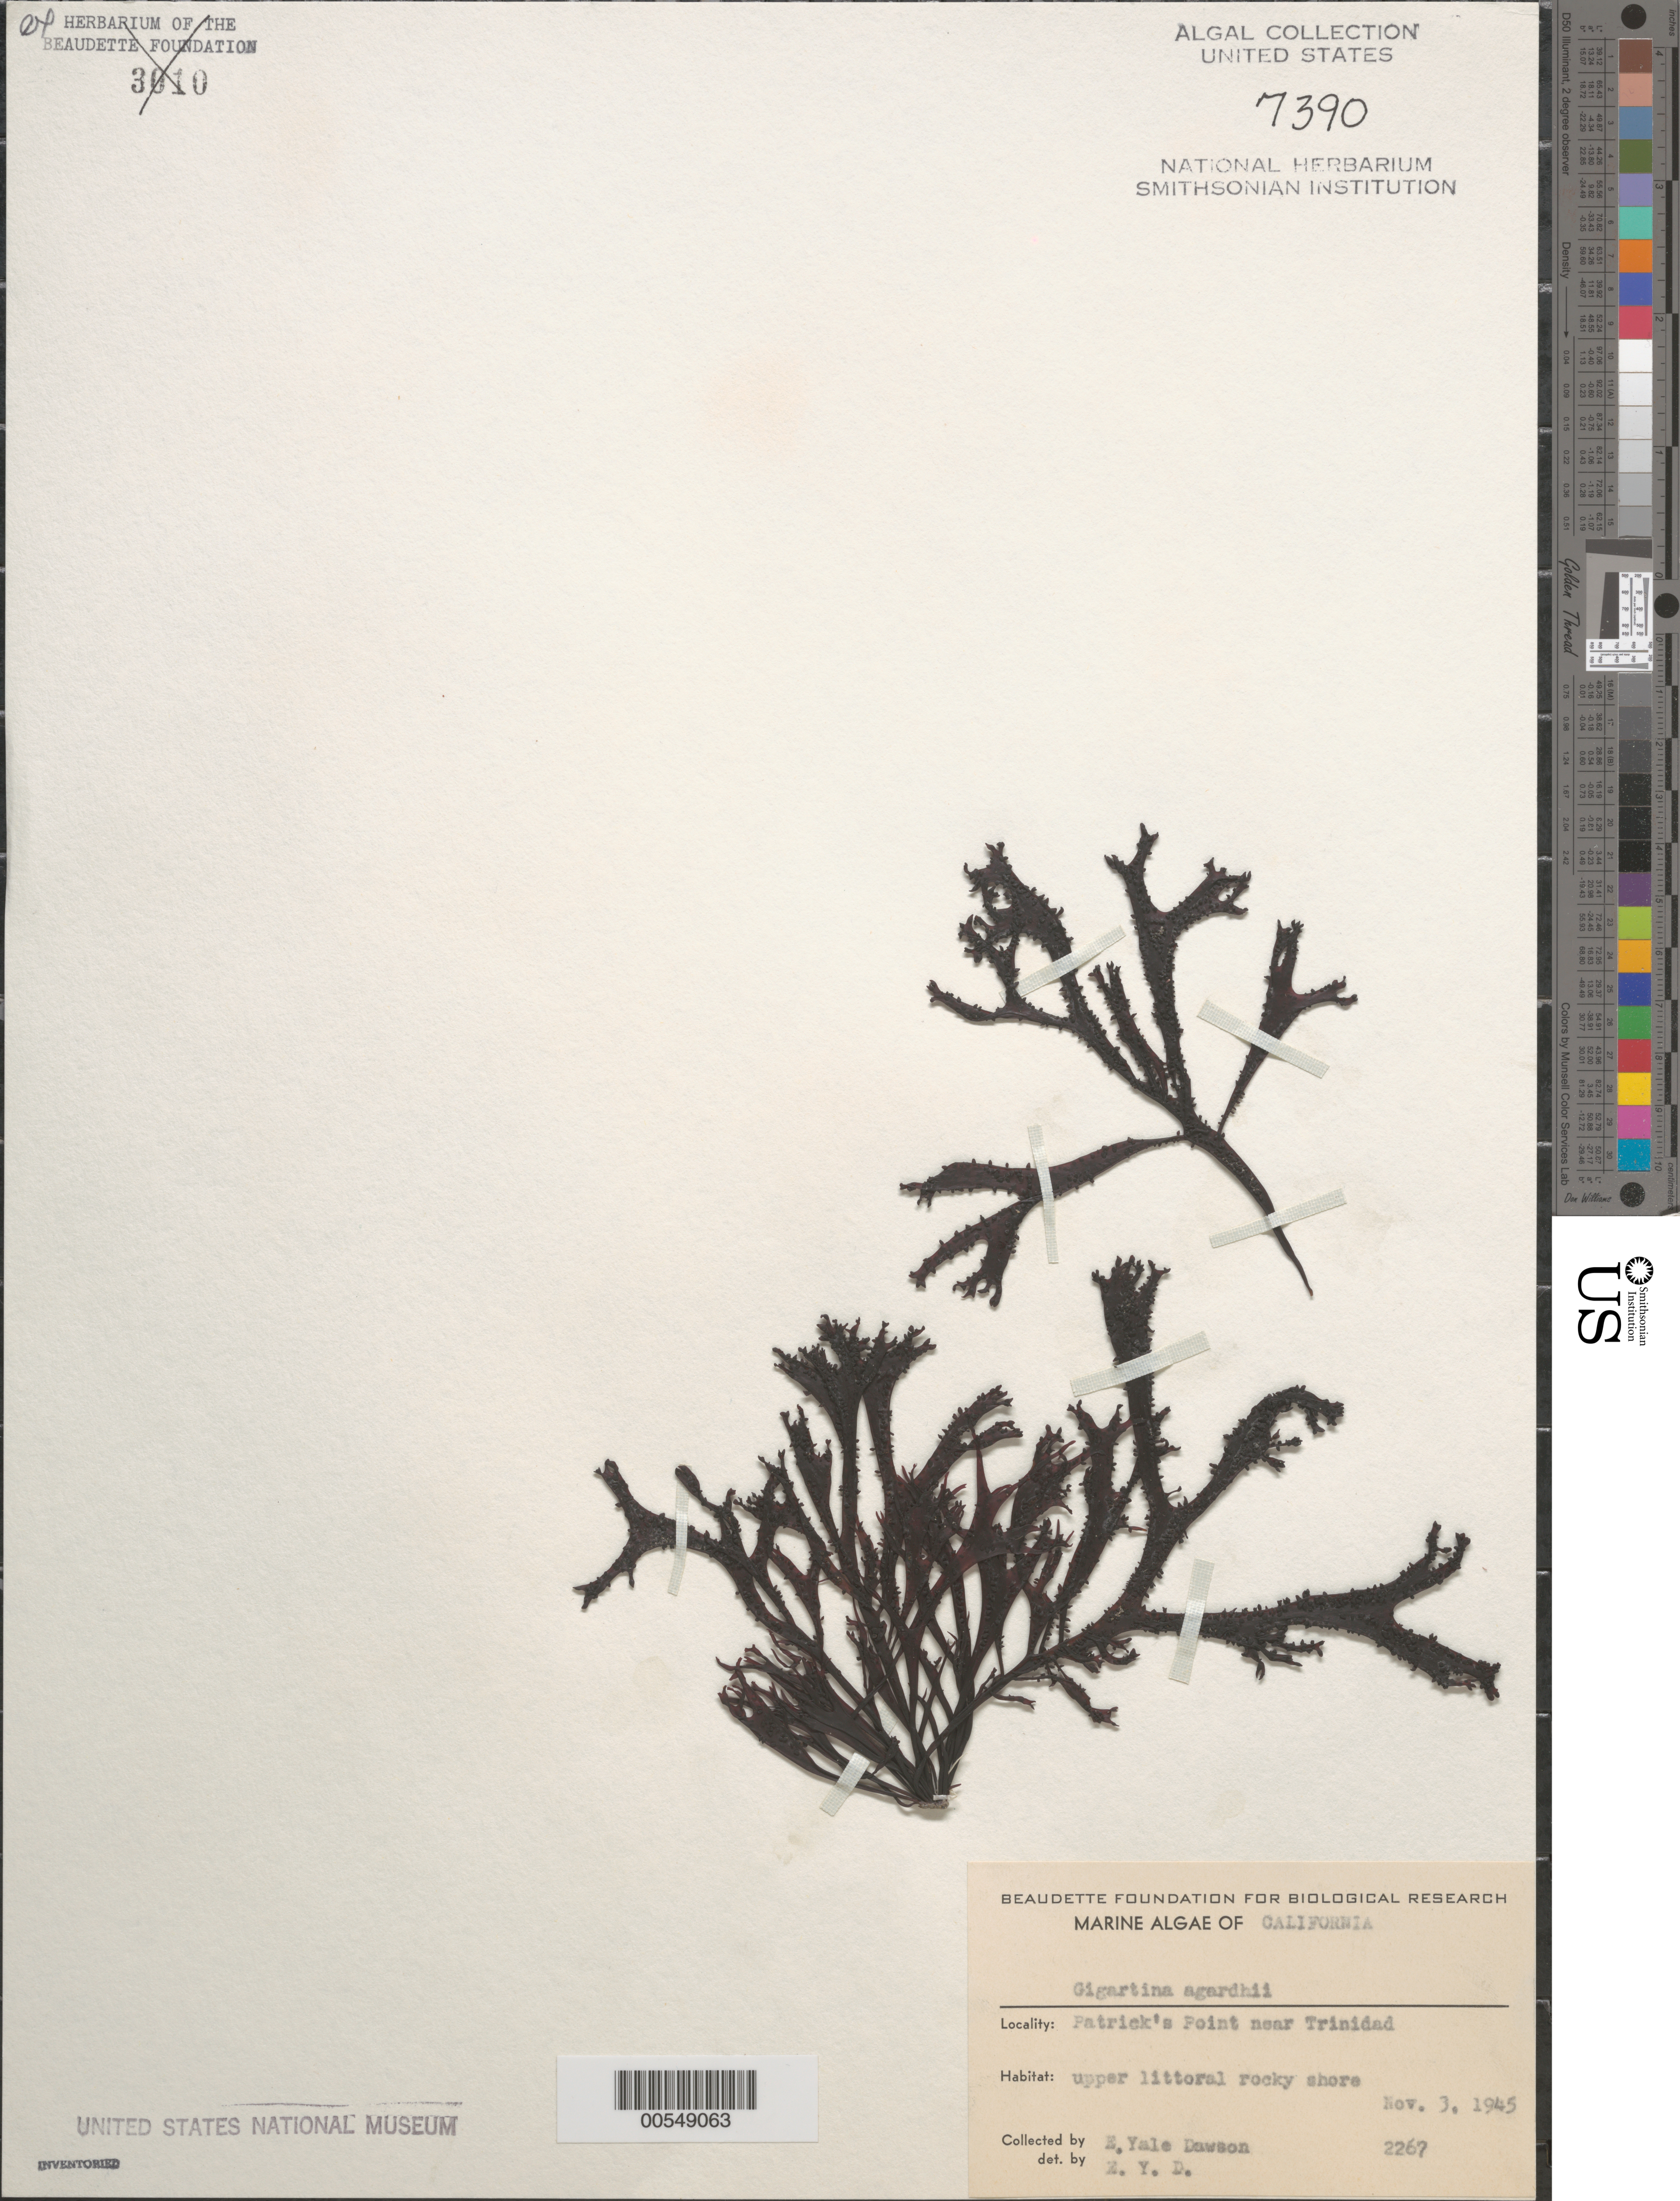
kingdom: Plantae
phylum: Rhodophyta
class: Florideophyceae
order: Gigartinales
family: Phyllophoraceae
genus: Mastocarpus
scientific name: Mastocarpus agardhii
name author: (Setchell & N.L. Gardner) S.C. Lindstrom et al.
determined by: Algae name updating Project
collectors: E. Y. Dawson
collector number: EYD 2267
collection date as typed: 03 Nov 1945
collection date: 1945-11-03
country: United States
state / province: California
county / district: Humboldt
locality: Patrick's Point near Trinidad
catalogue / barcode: US 7390